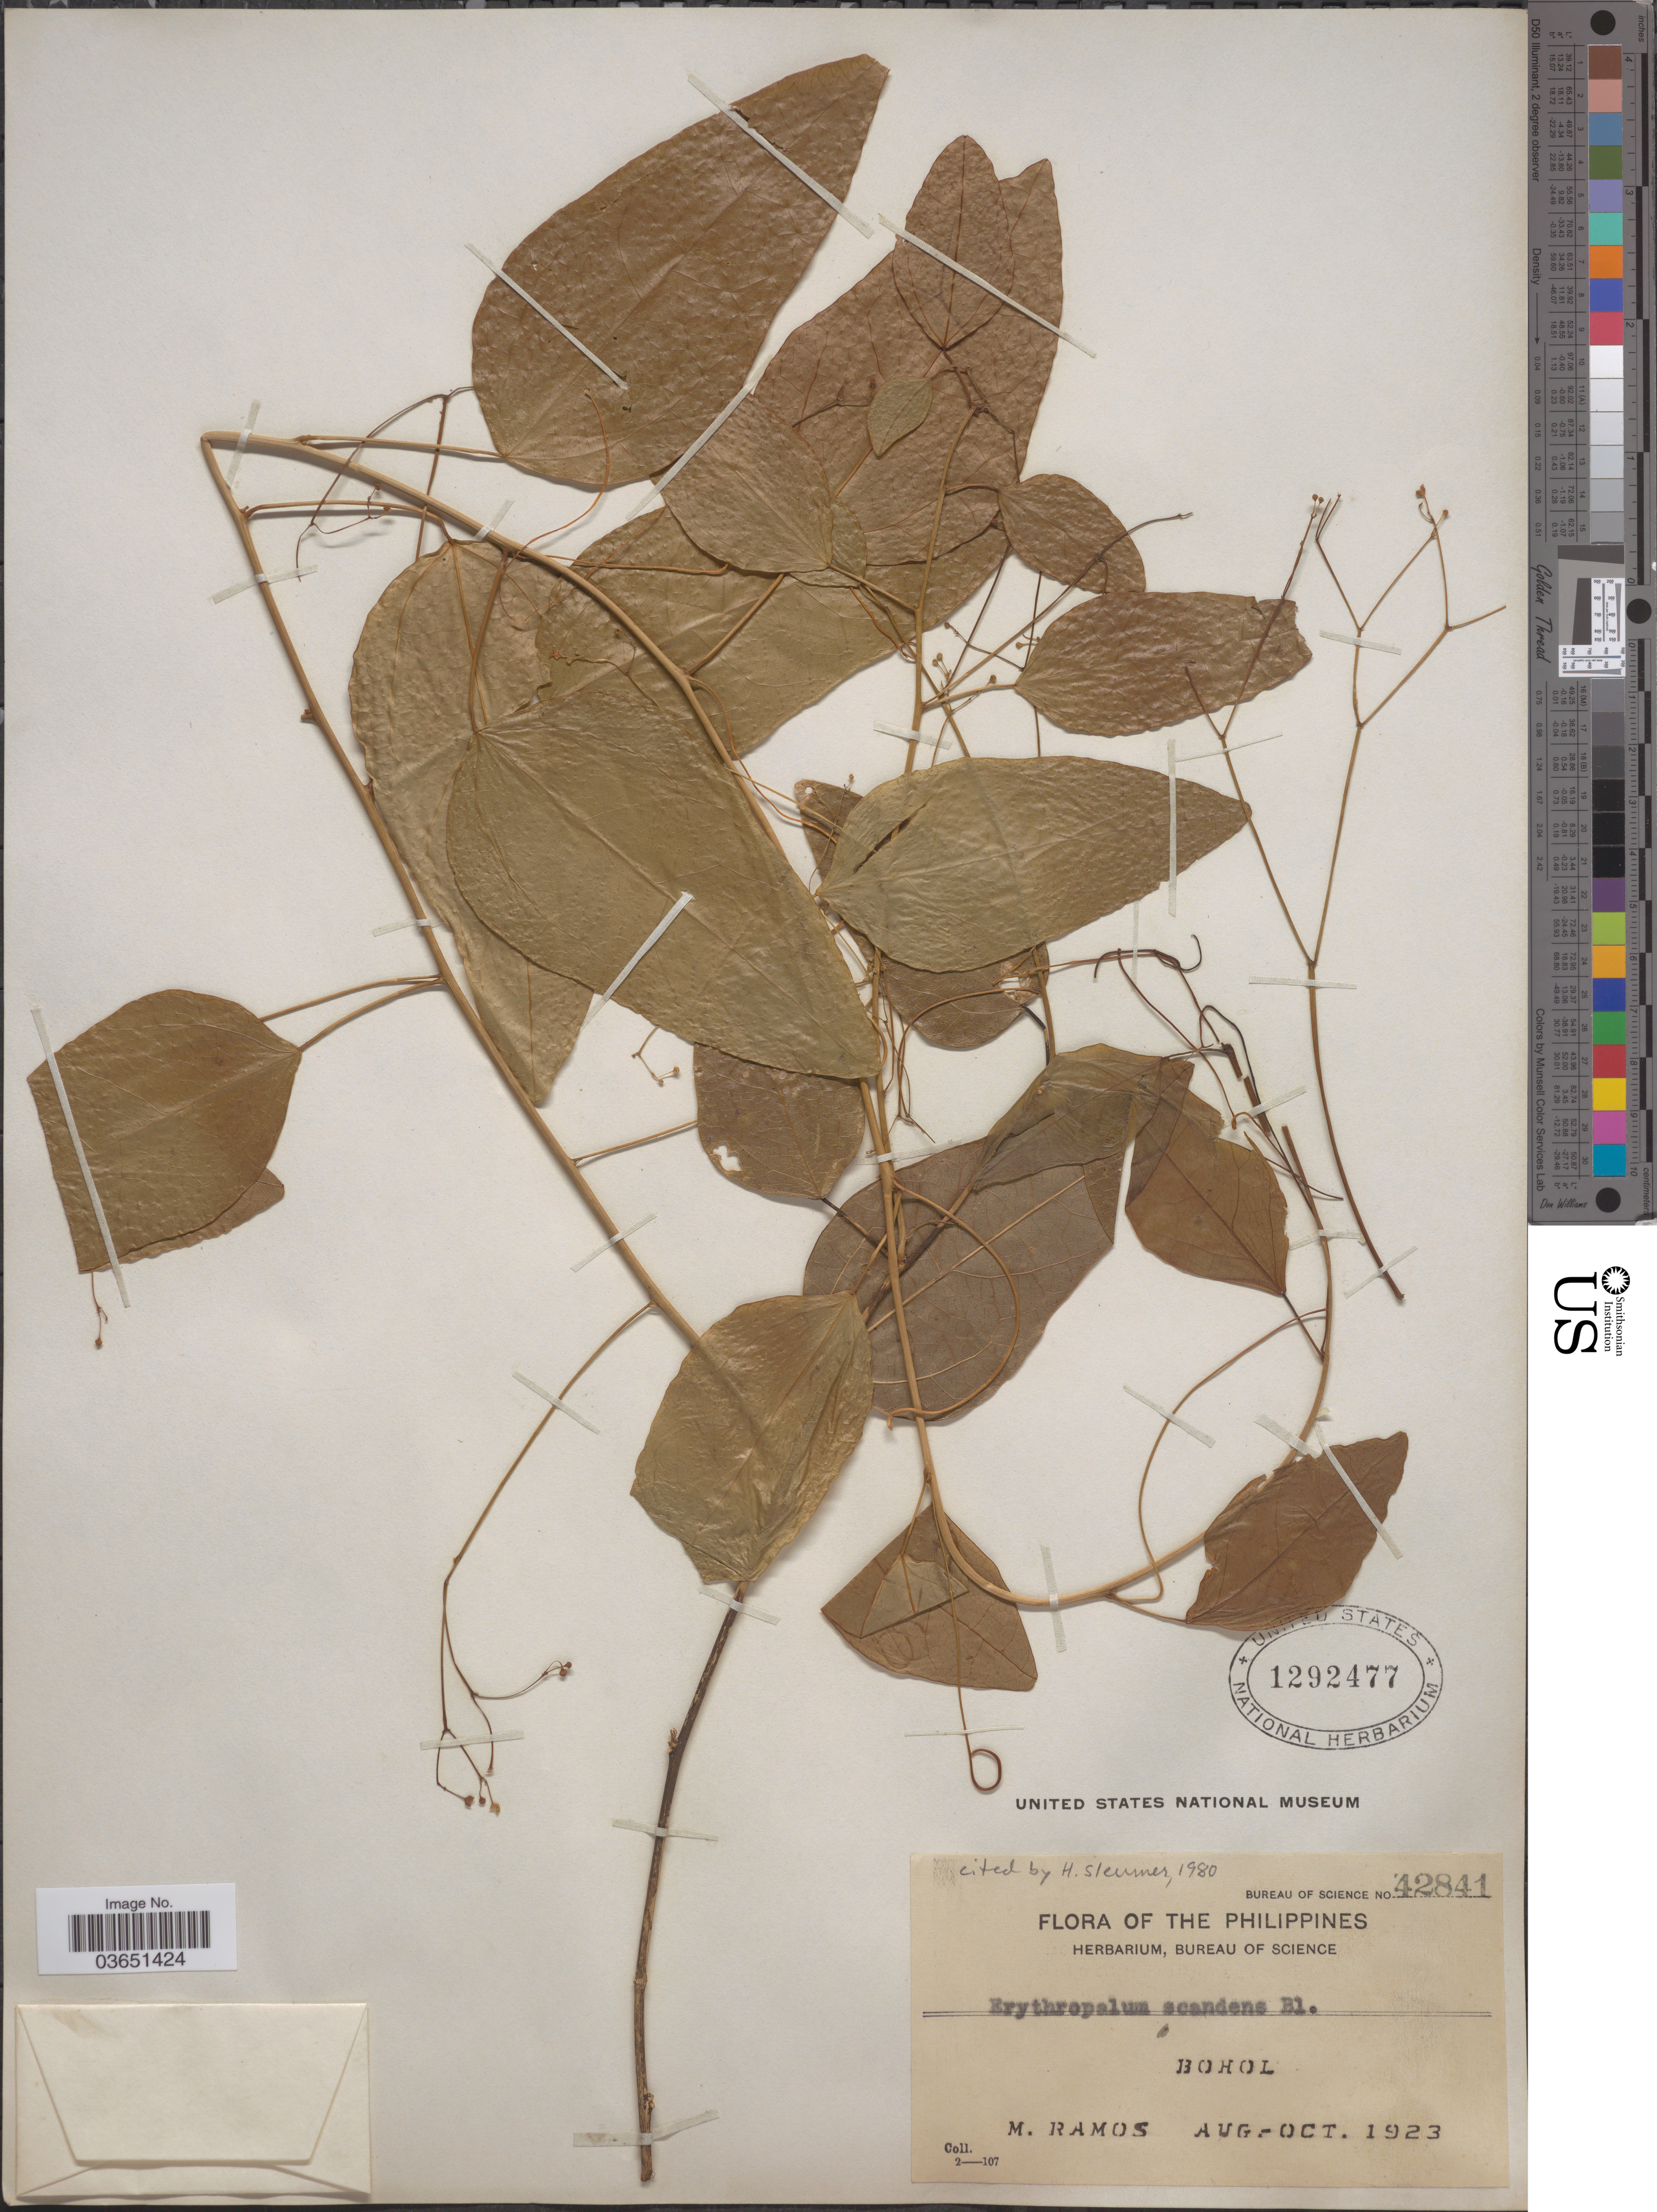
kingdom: Plantae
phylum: Tracheophyta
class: Magnoliopsida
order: Santalales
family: Erythropalaceae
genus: Erythropalum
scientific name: Erythropalum scandens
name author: Blume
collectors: M. Ramos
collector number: Bureau of Science 42841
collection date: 1923-08/1923-10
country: Philippines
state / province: Central Visayas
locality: Bohol.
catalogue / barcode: US 1292477